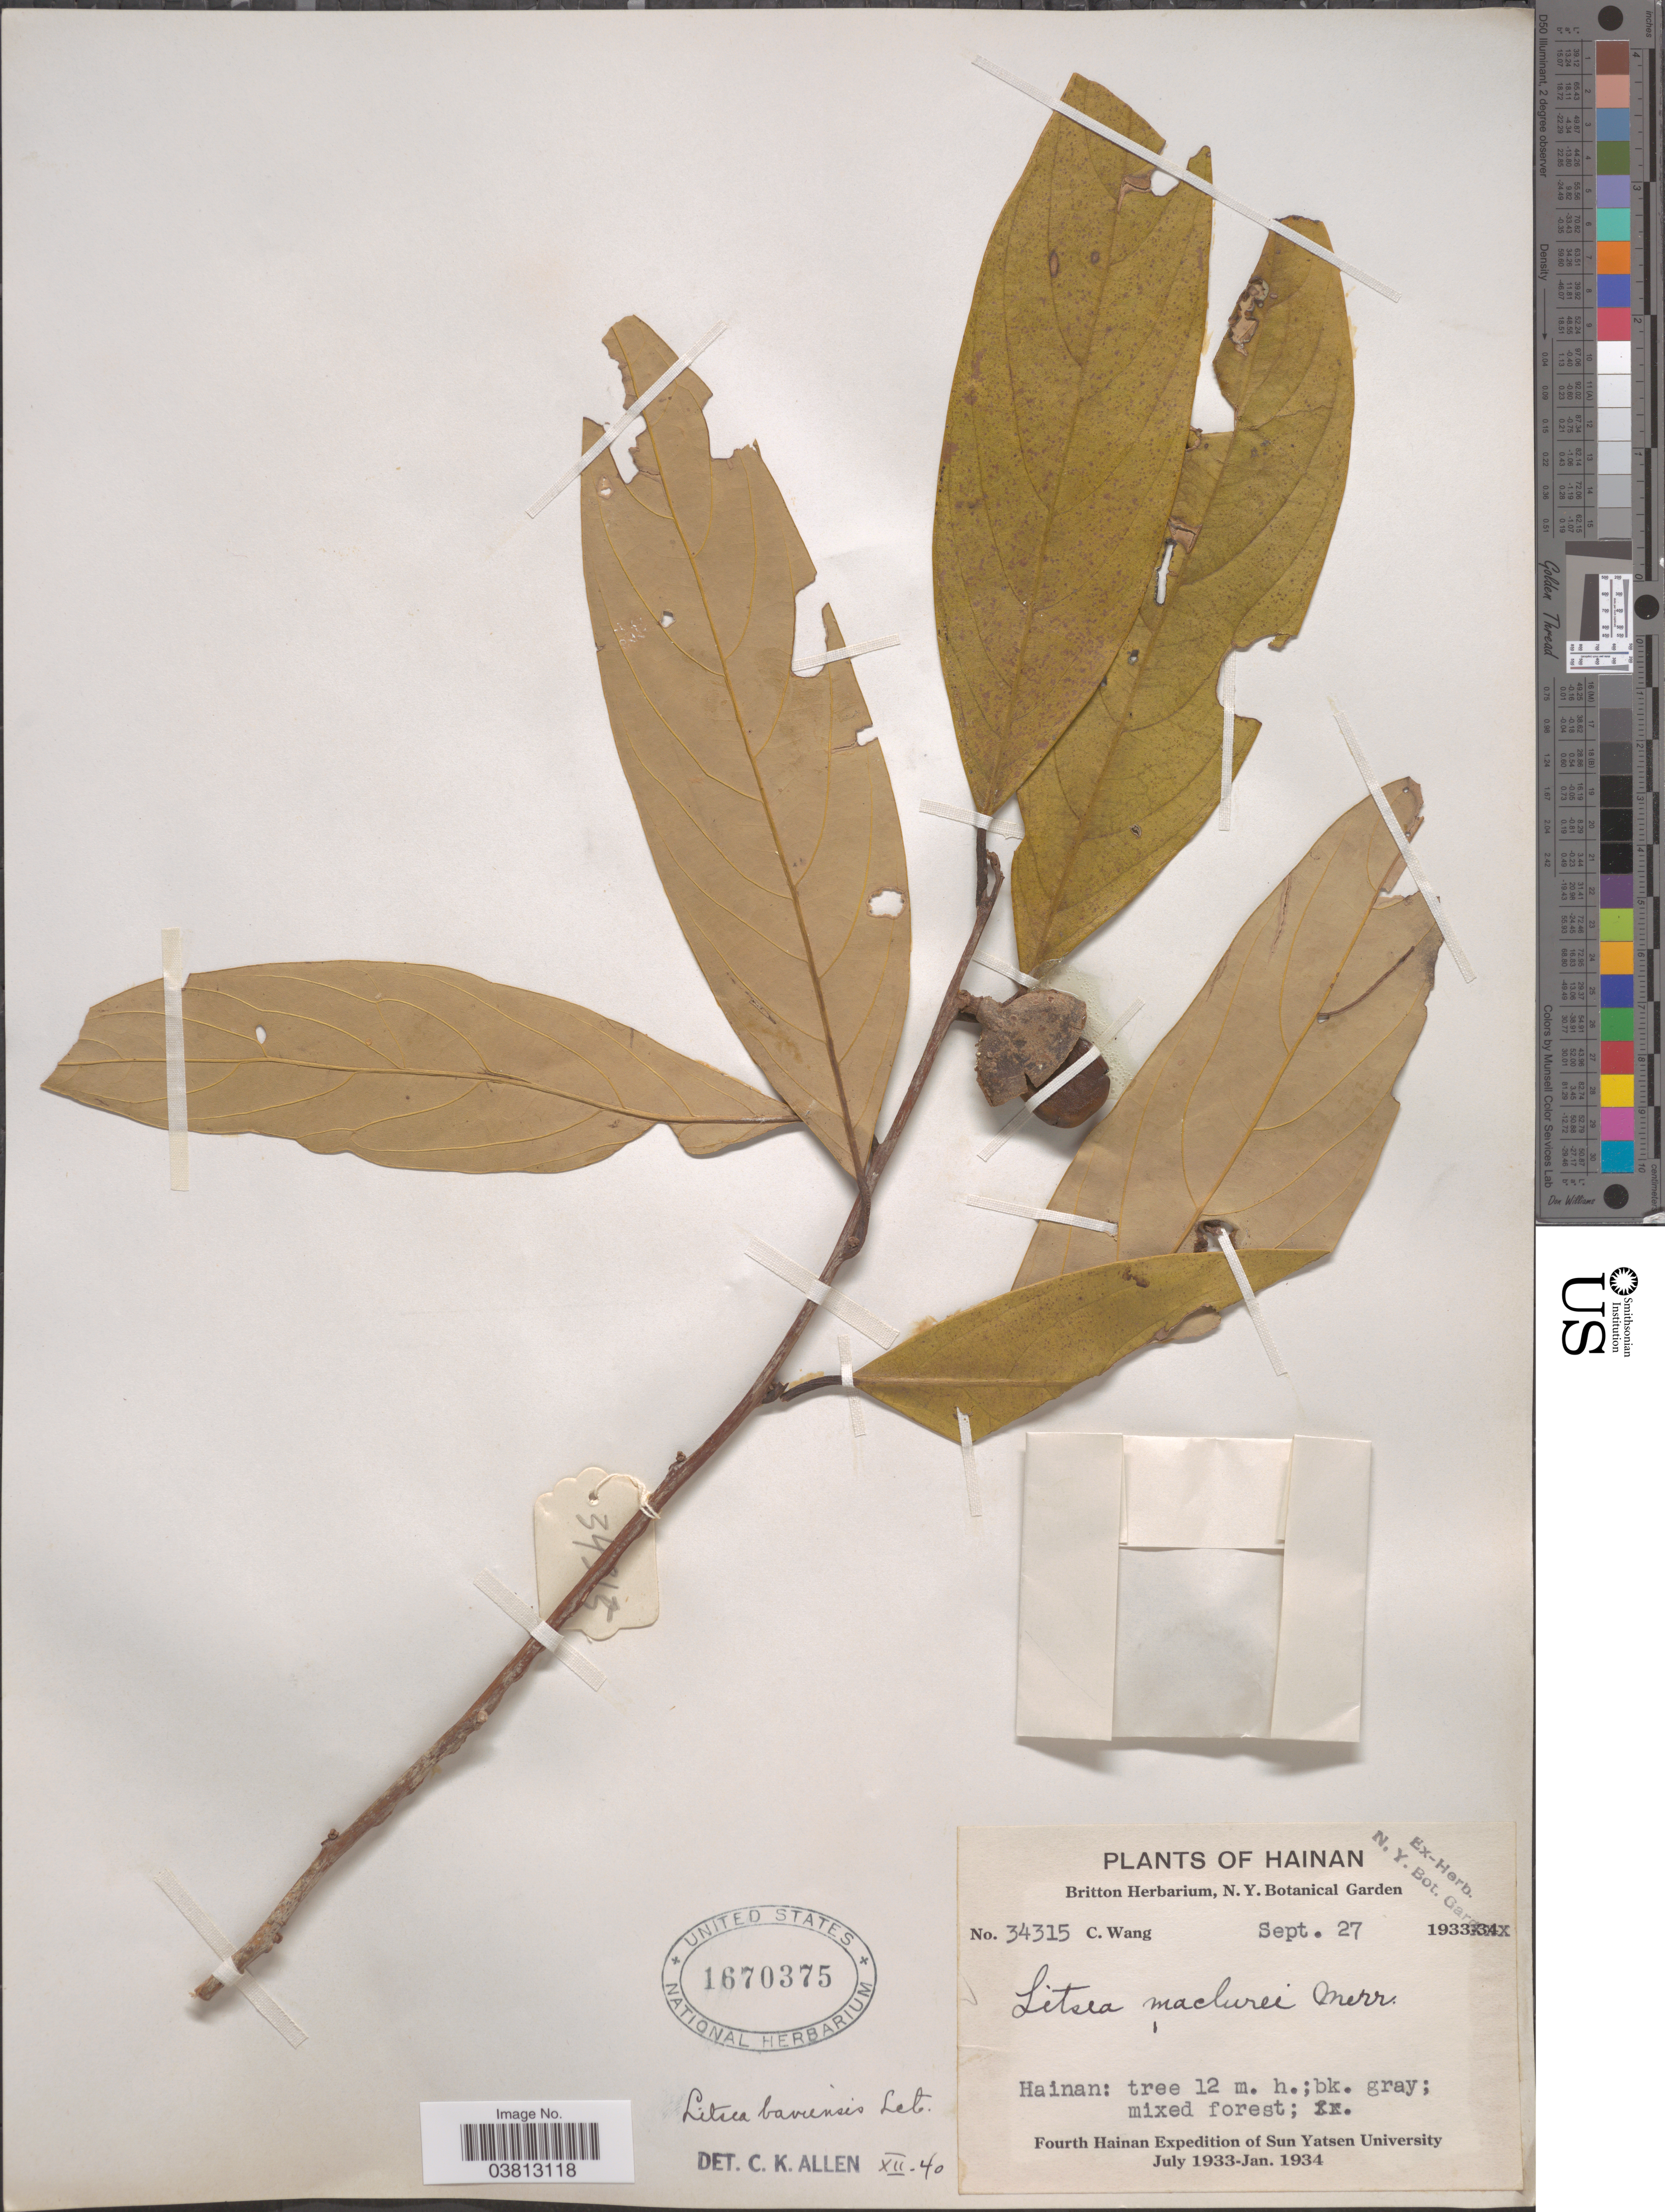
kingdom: Plantae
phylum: Tracheophyta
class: Magnoliopsida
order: Laurales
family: Lauraceae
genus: Litsea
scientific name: Litsea baviensis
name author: Lecomte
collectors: C. Wang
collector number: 34315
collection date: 1933-09-27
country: China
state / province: Hainan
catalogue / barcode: US 1670375